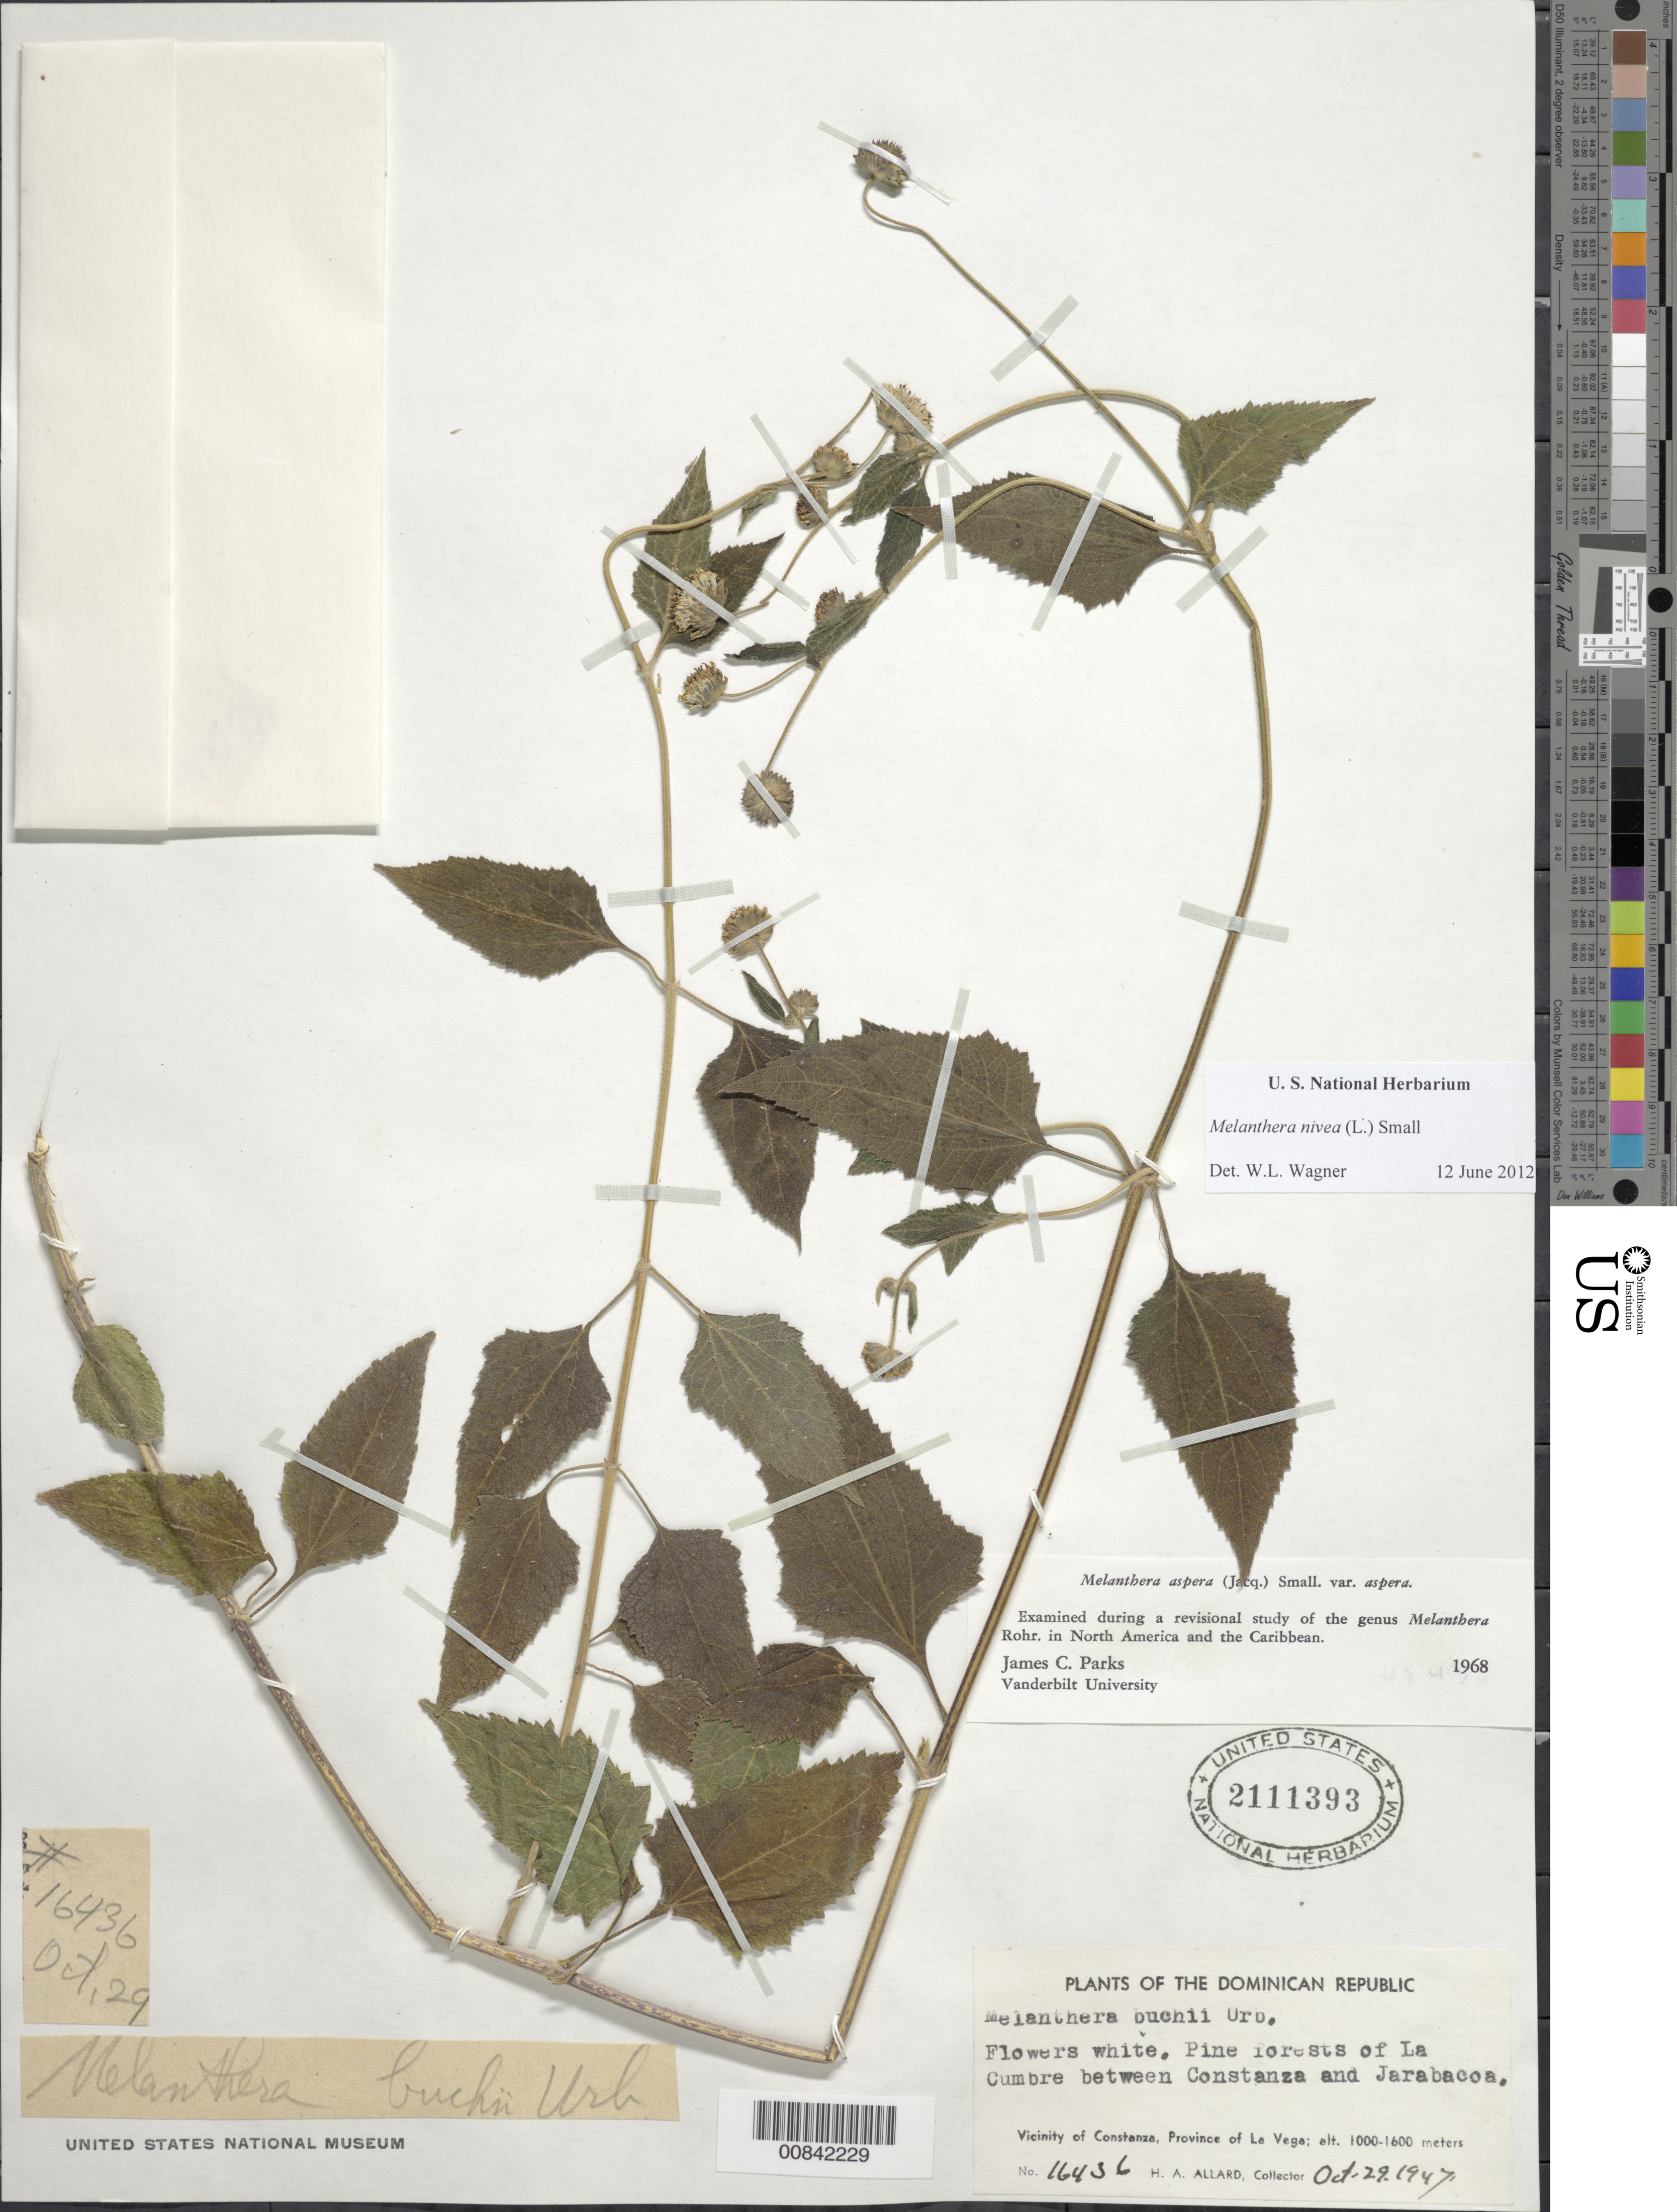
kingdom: Plantae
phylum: Tracheophyta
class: Magnoliopsida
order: Asterales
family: Asteraceae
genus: Melanthera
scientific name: Melanthera nivea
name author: (L.) Small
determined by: Parks, J. C.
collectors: H. A. Allard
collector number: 16436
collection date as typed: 29 Oct 1947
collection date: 1947-10-29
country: Dominican Republic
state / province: La Vega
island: Hispaniola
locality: Vicinity of Constanza, La Cumbre between Constanza and Jarabacoa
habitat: Pine forests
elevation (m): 1000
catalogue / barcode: US 2111393